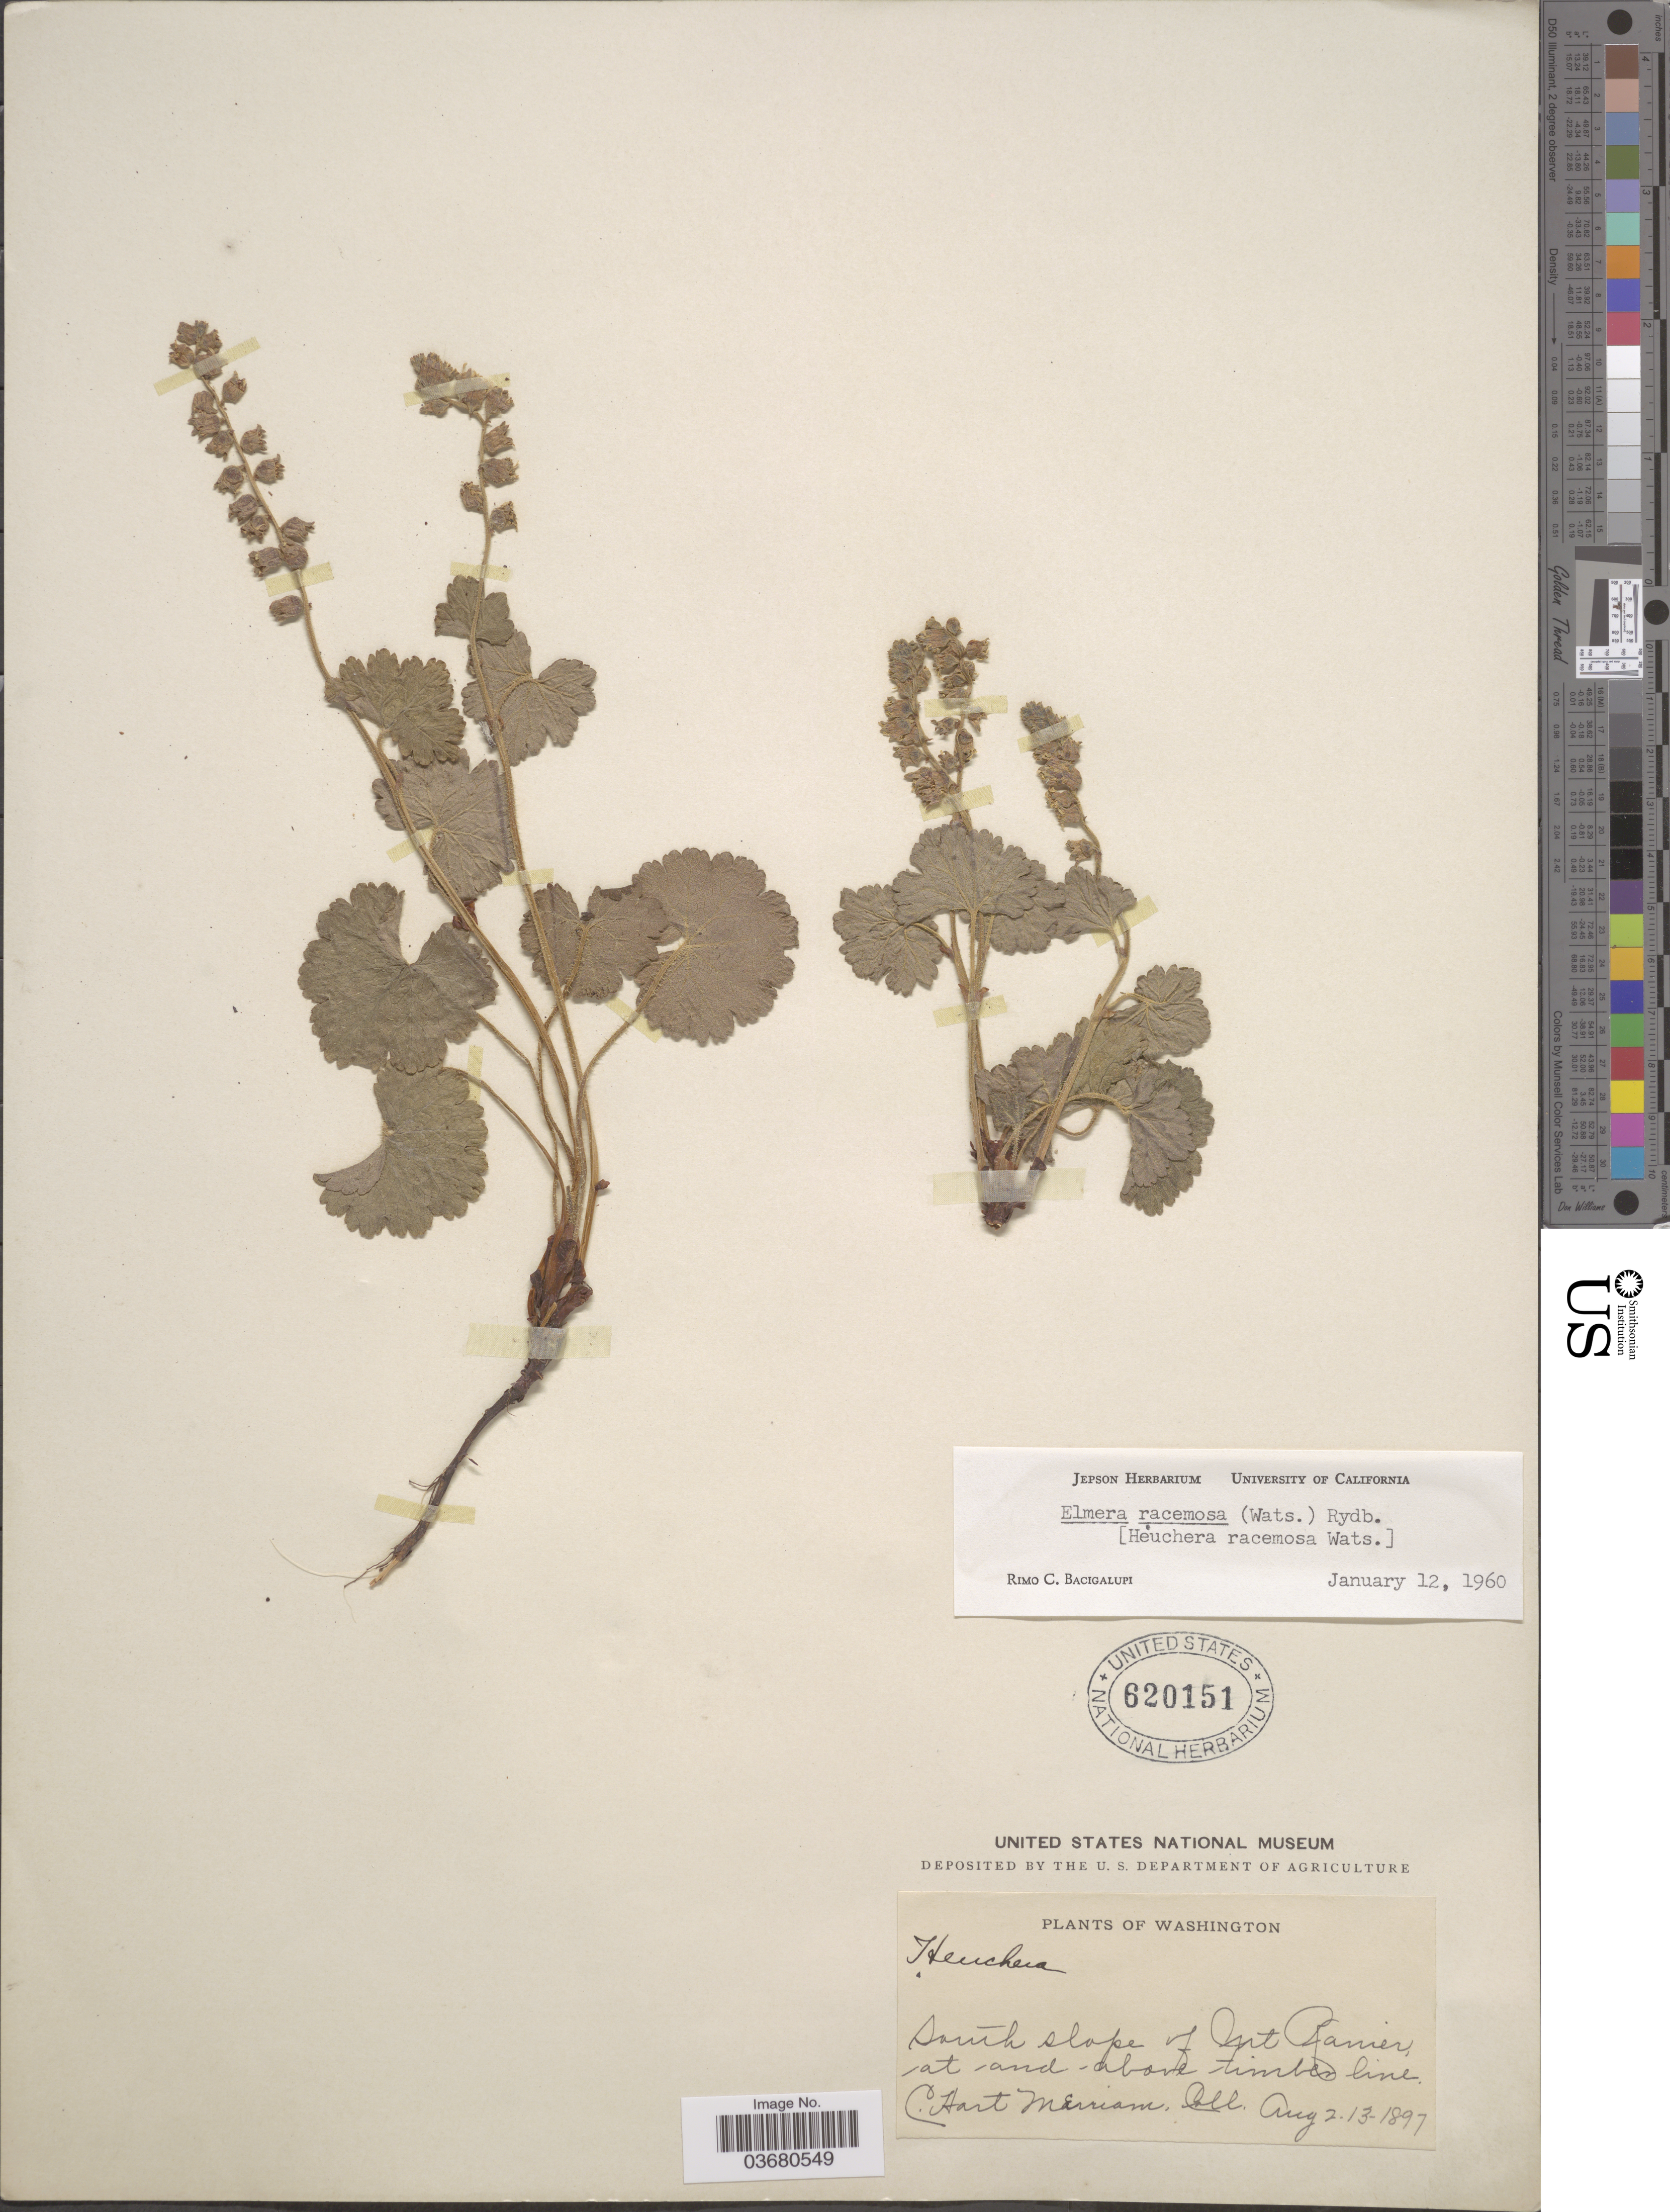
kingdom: Plantae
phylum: Tracheophyta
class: Magnoliopsida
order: Saxifragales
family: Saxifragaceae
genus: Elmera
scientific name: Elmera racemosa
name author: (S. Watson) Rydb.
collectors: C. Merriam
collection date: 1897-08-02/1897-08-13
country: United States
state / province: Washington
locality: South slope of Mt Ranier, at-and-above timber line.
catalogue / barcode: US 620151